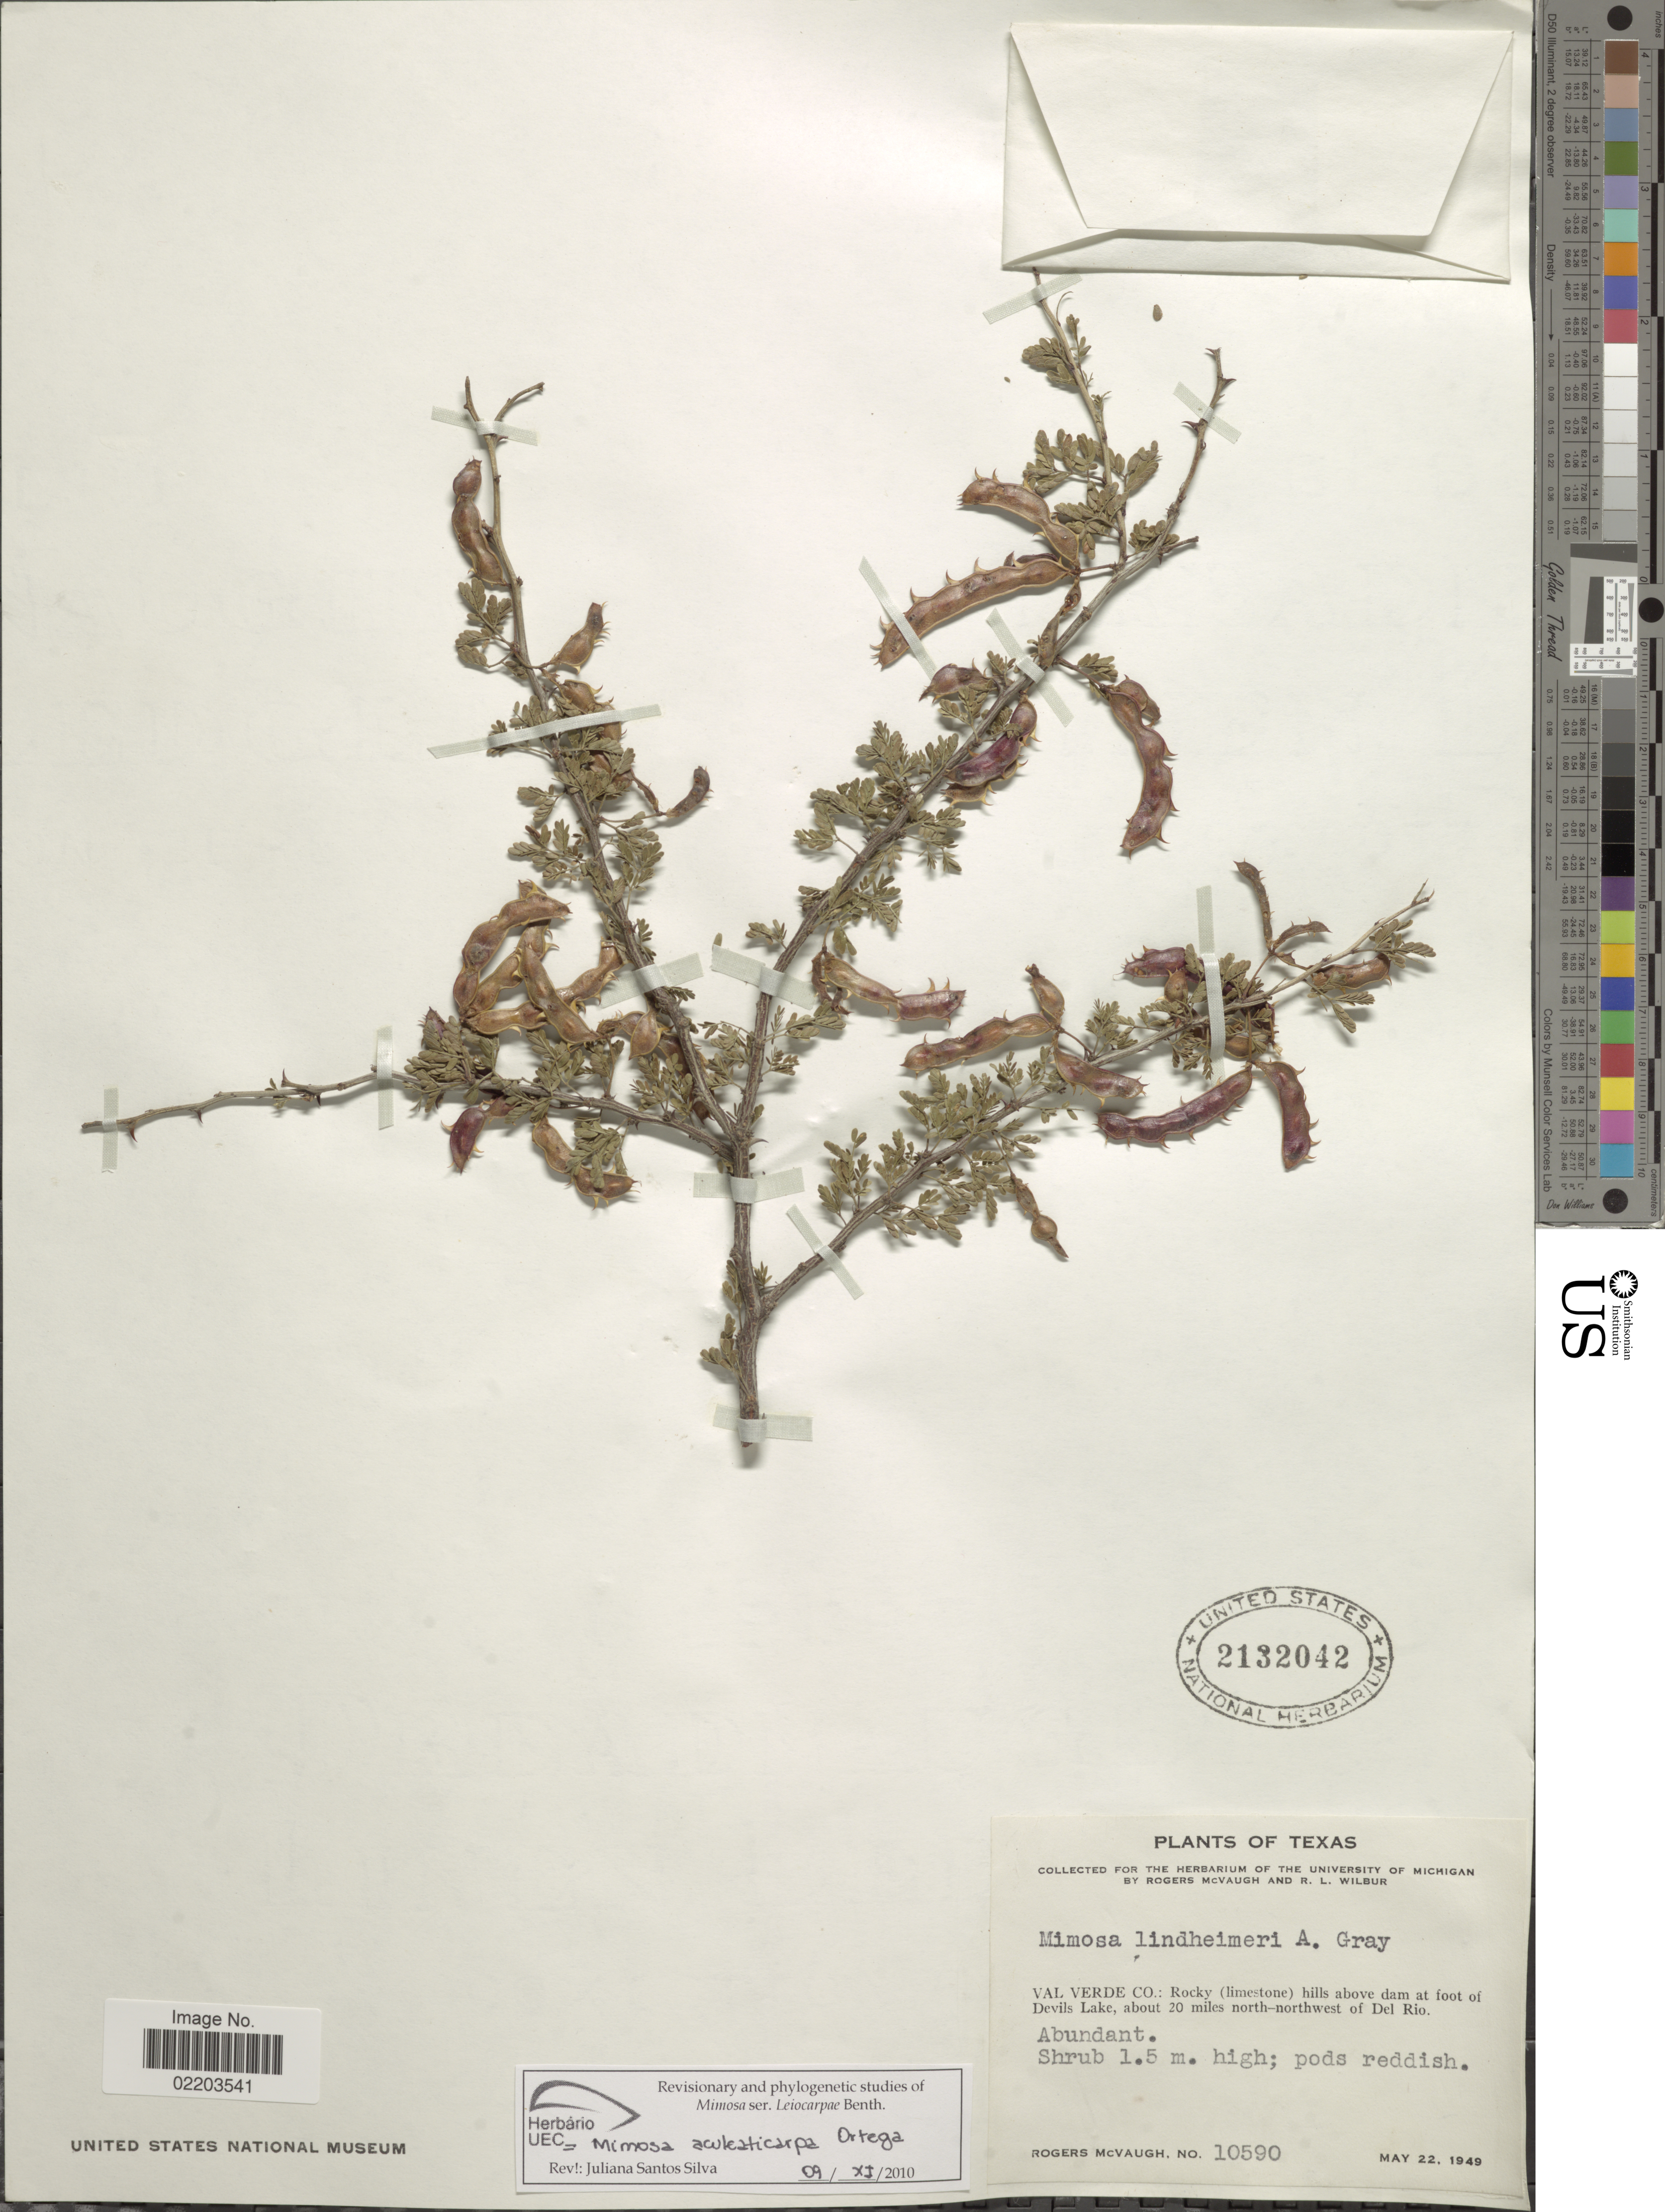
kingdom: Plantae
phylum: Tracheophyta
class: Magnoliopsida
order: Fabales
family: Fabaceae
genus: Mimosa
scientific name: Mimosa aculeaticarpa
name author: Ortega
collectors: R. McVaugh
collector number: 10590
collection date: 1949-05-22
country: United States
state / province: Texas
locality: Val Verde Co.: Rocky (limestone) hills above dam at foot of Devils Lake, about 20 miles north-northwest of Del Rio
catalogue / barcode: US 2132042